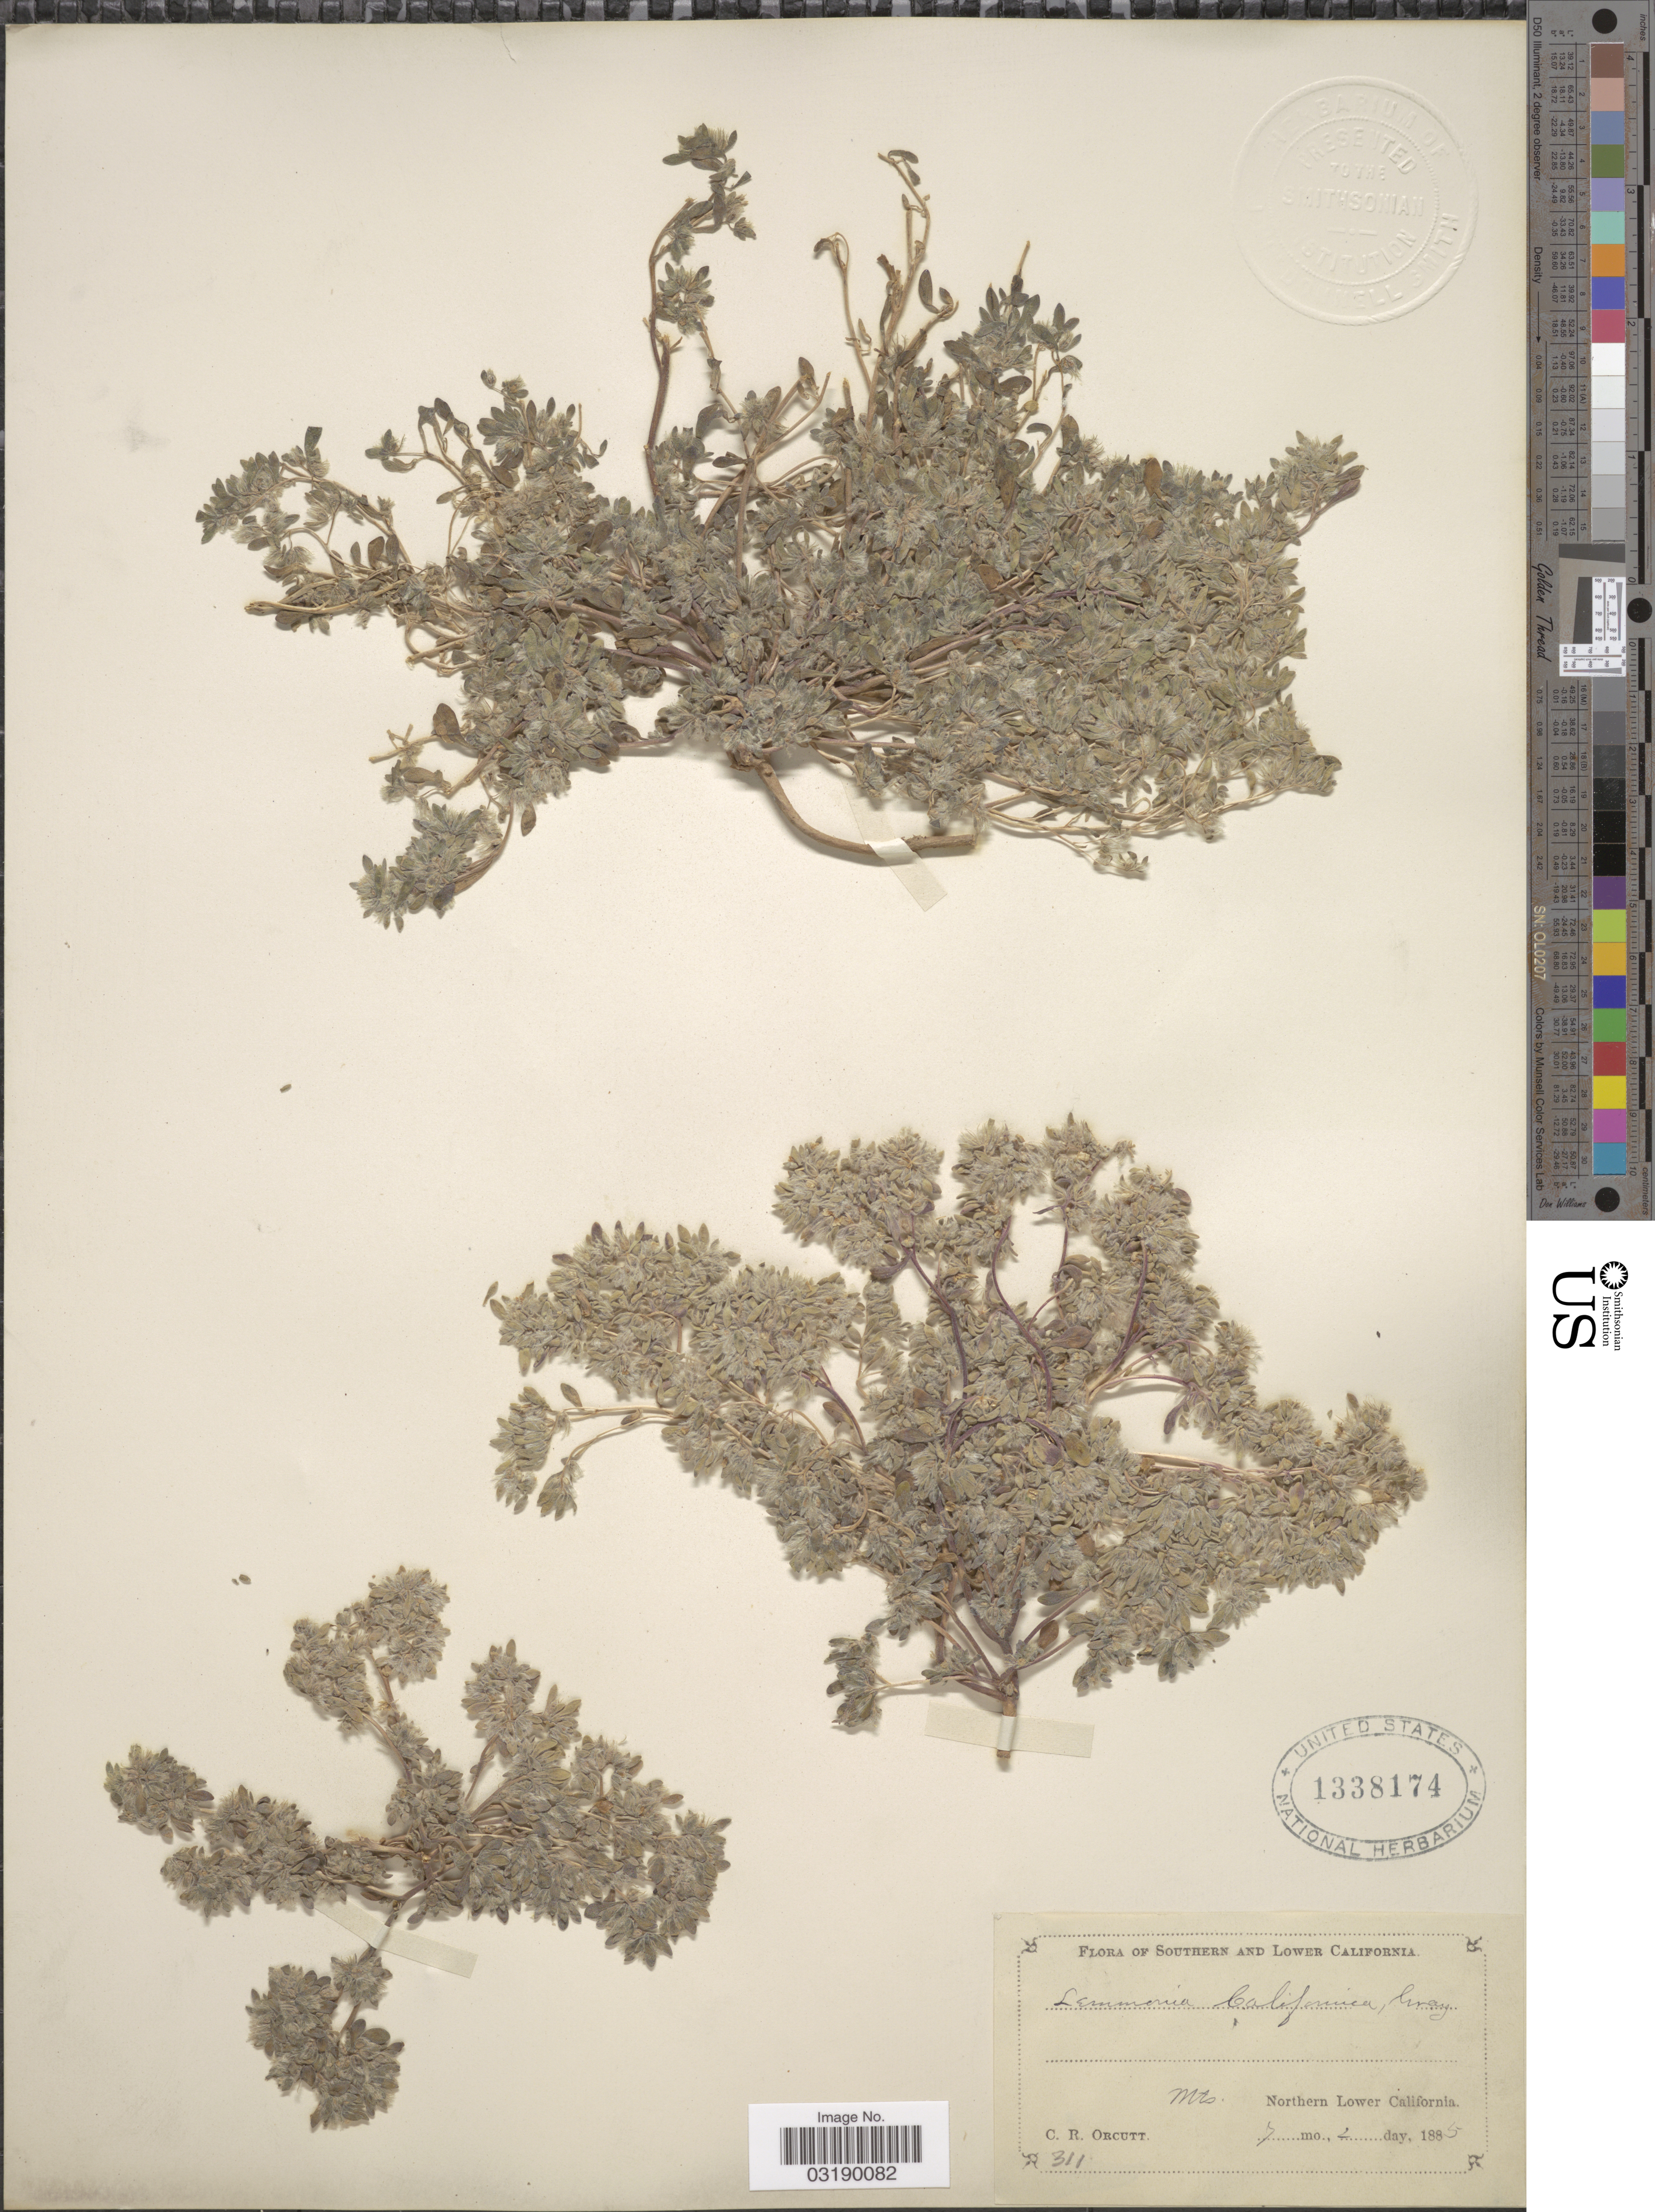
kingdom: Plantae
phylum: Tracheophyta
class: Magnoliopsida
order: Boraginales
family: Namaceae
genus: Nama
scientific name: Nama californica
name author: (A. Gray) J.D. Bacon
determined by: Strong, Mark T., (BOT), Smithsonian Institution - National Museum of Natural History (UNITED STATES)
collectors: C. R. Orcutt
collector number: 311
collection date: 1885-07-02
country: United States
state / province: California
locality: Lower California. Mts. Northern Lower California.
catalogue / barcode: US 1338174